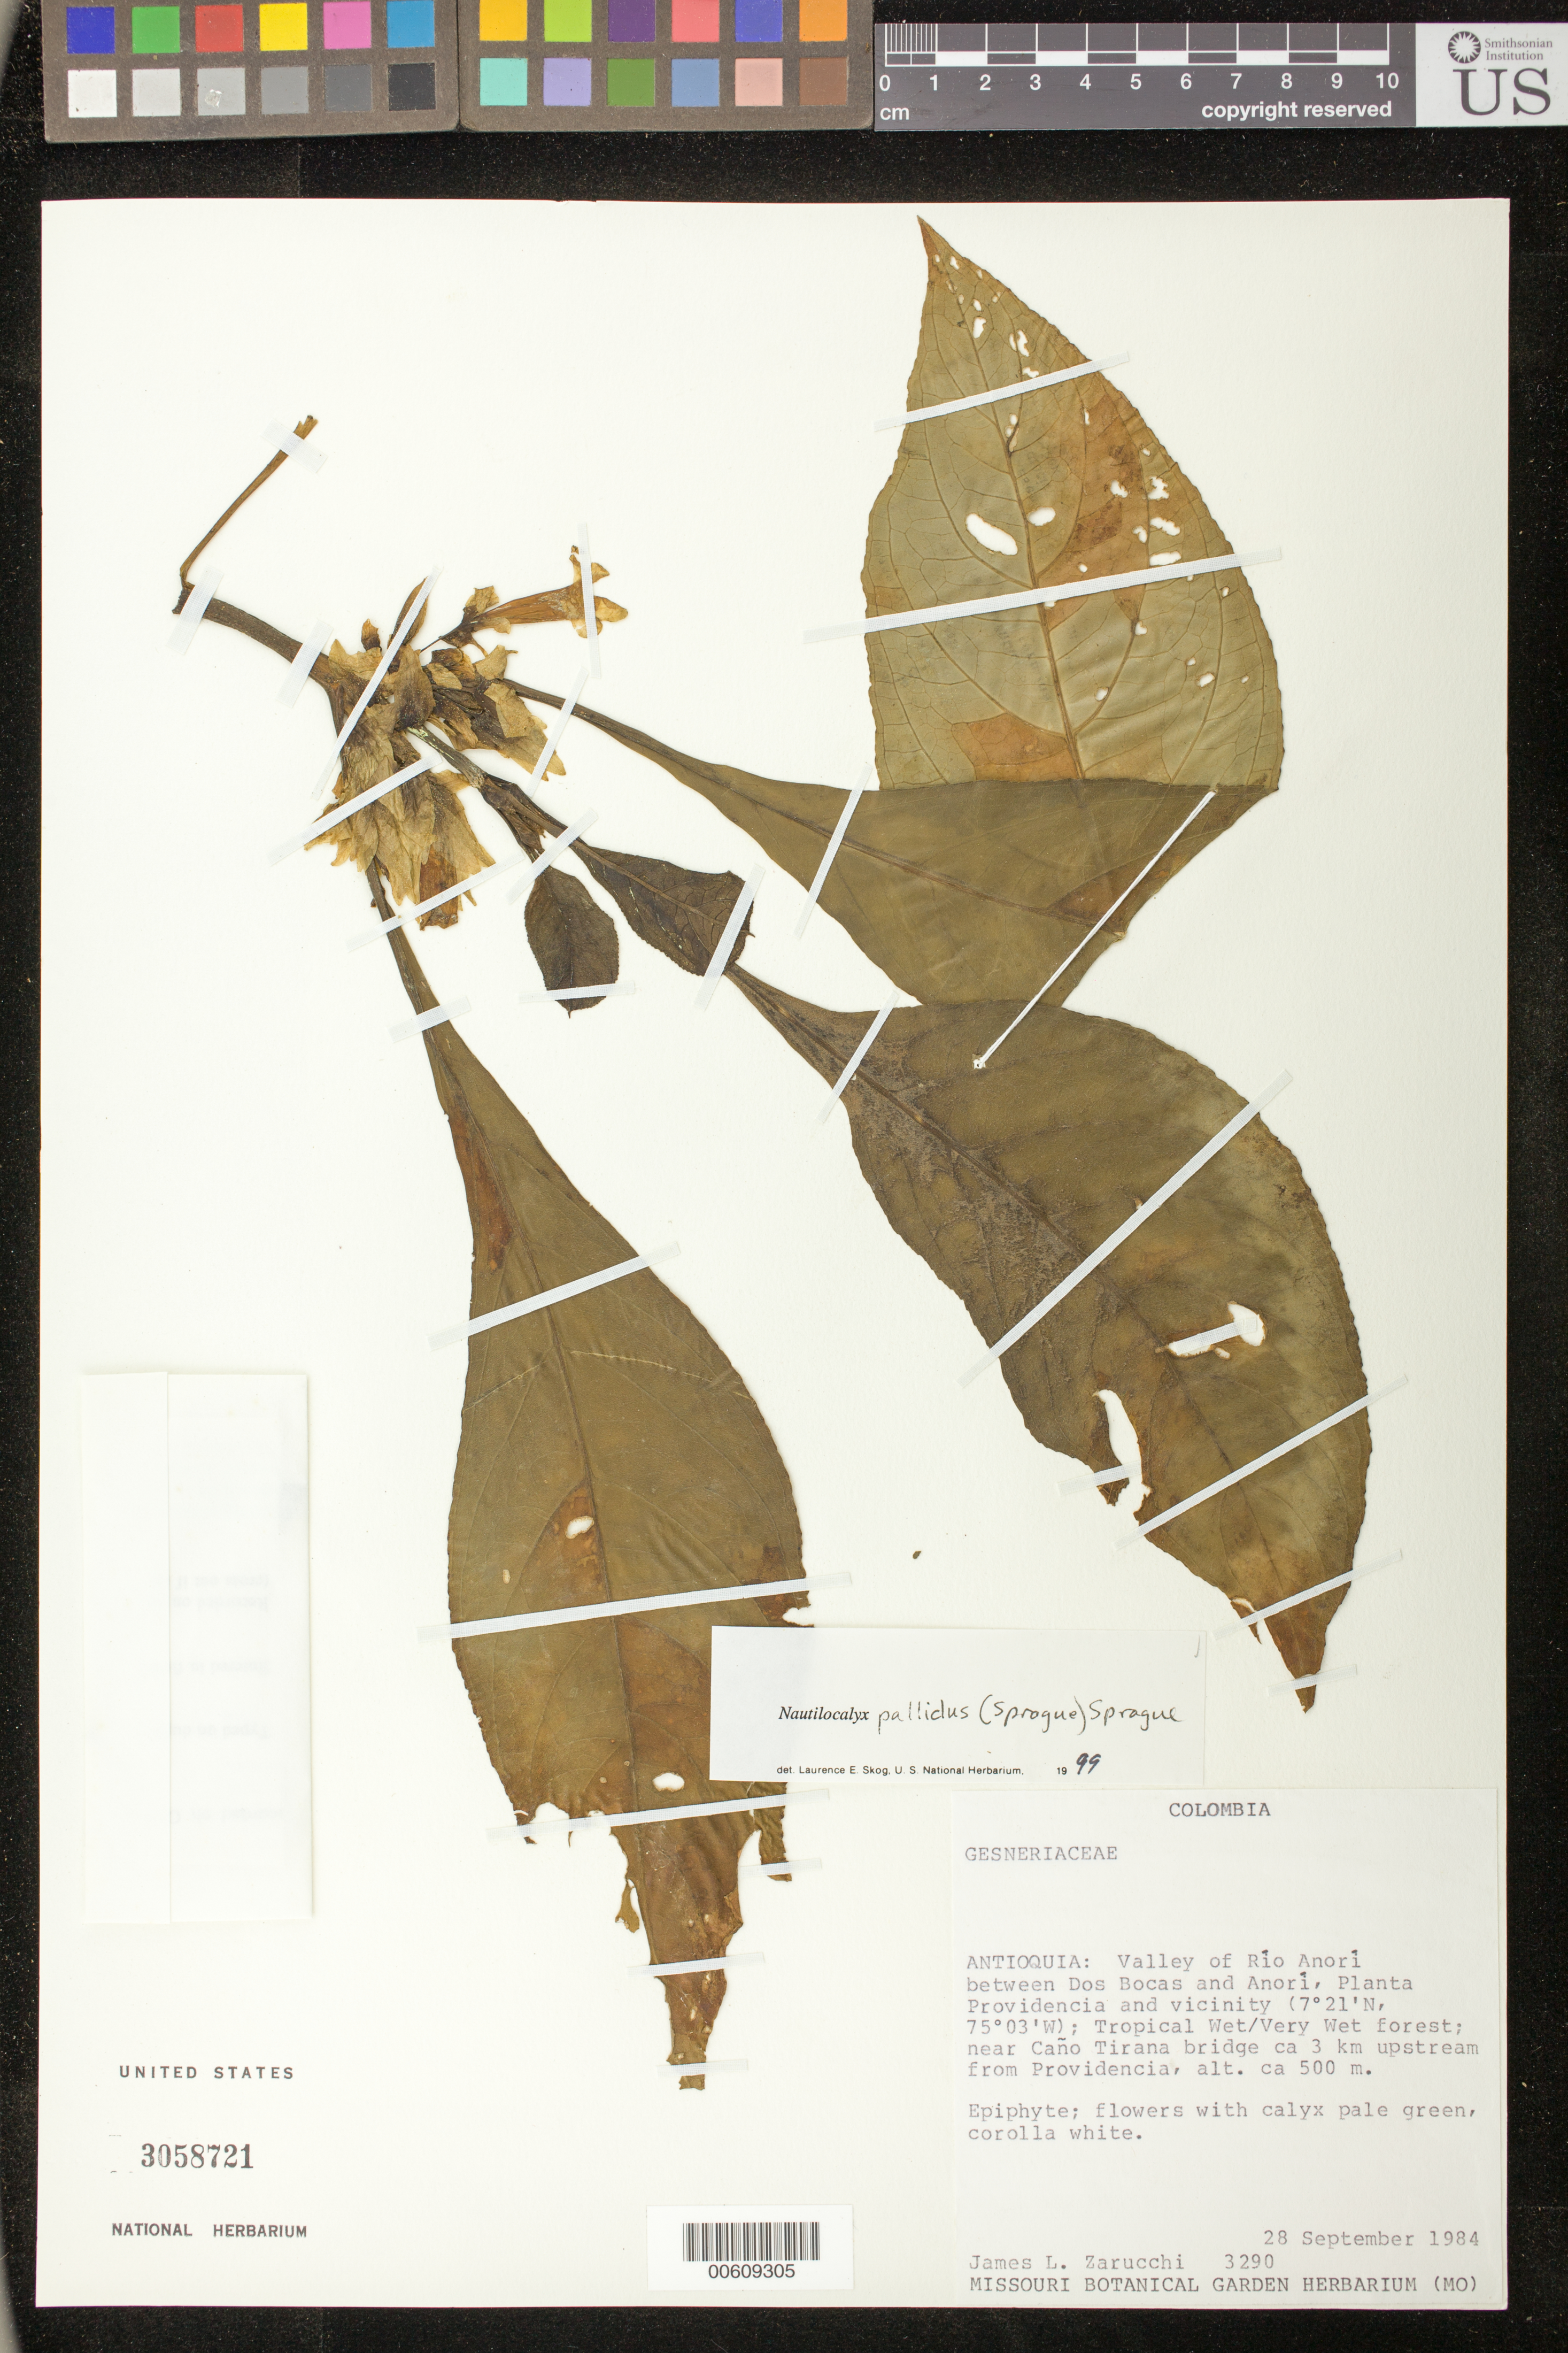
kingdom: Plantae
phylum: Tracheophyta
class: Magnoliopsida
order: Lamiales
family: Gesneriaceae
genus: Nautilocalyx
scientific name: Nautilocalyx pallidus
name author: (Sprague) C. Sprague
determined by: Skog, Laurence E.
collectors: J. L. Zarucchi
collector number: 3290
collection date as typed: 28 Sep 1984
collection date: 1984-09-28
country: Colombia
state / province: Antioquia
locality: Valley of Río Anorí between Dos Bocas and Anorí, Planta Providencia and vicinity; near Caño Tirana bridge ca 3 km upstream from Providencia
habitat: Tropical wet/very wet forest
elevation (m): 500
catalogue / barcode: US 3058721